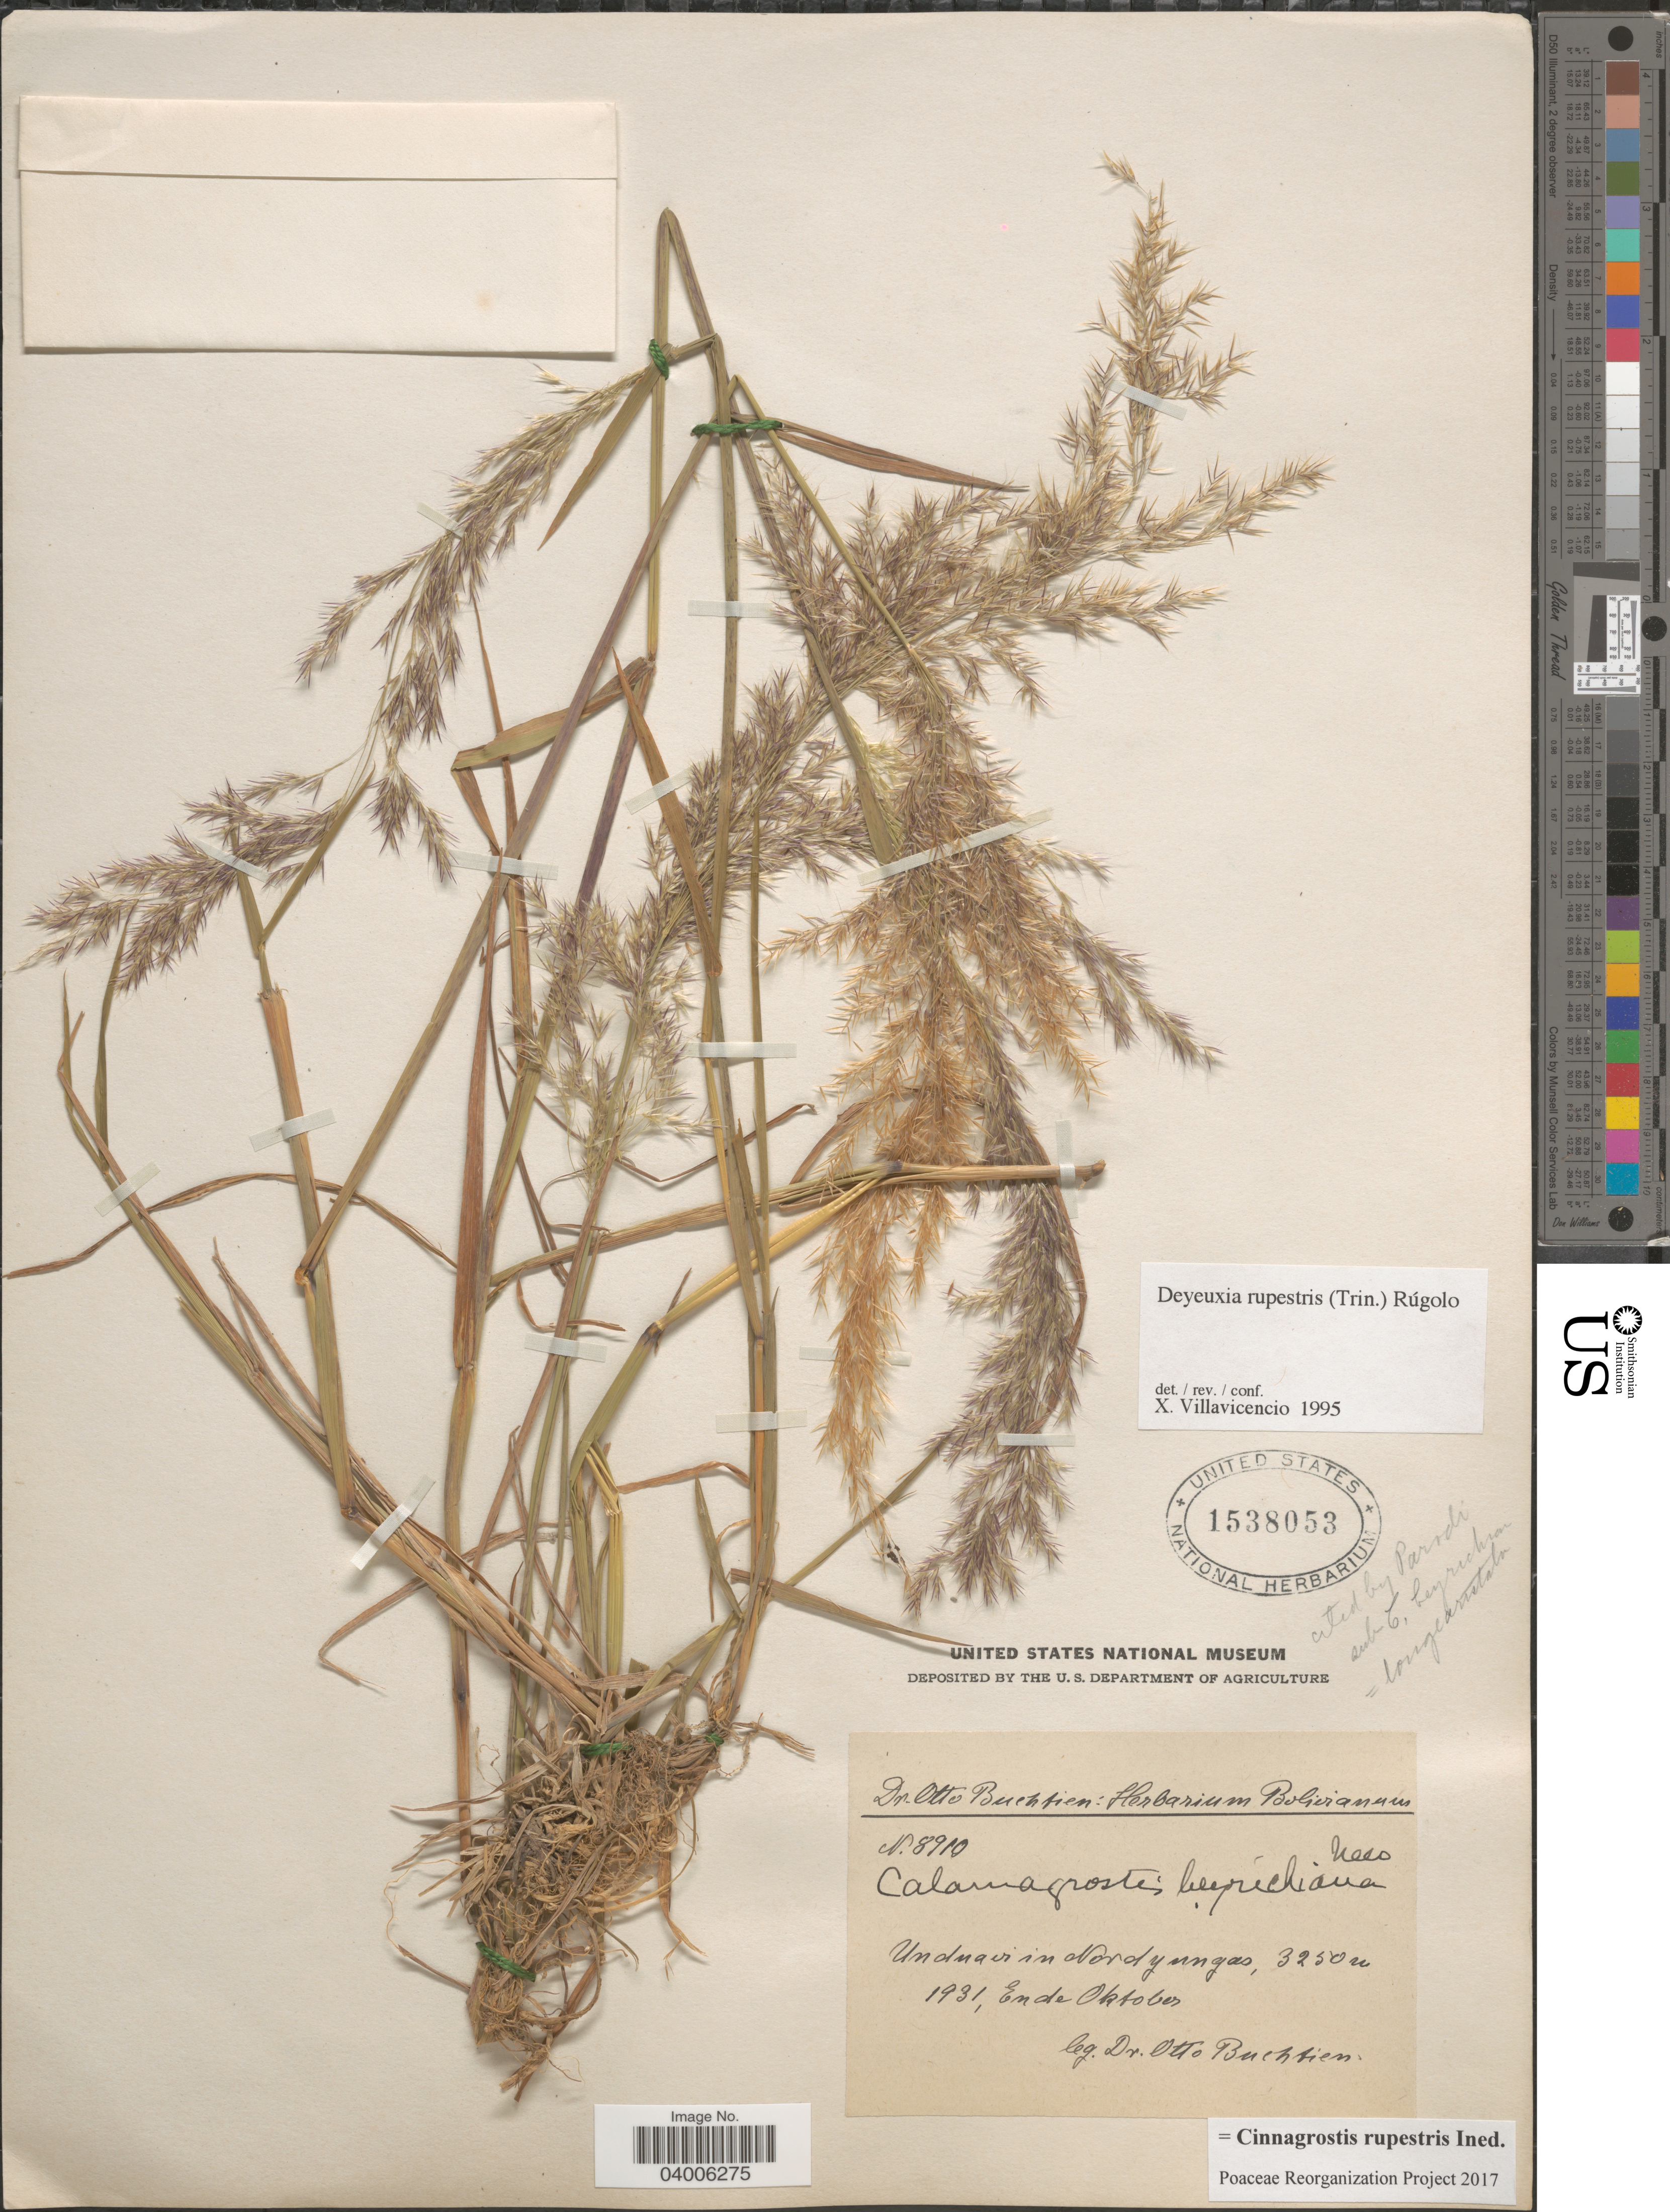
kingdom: Plantae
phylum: Tracheophyta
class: Liliopsida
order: Poales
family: Poaceae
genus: Cinnagrostis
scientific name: Cinnagrostis rupestris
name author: (Trin.) P.M. Peterson et al.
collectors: O. Buchtien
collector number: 8910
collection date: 1931-10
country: Bolivia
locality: Unduavi in Nordyungas.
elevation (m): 3250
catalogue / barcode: US 1538053